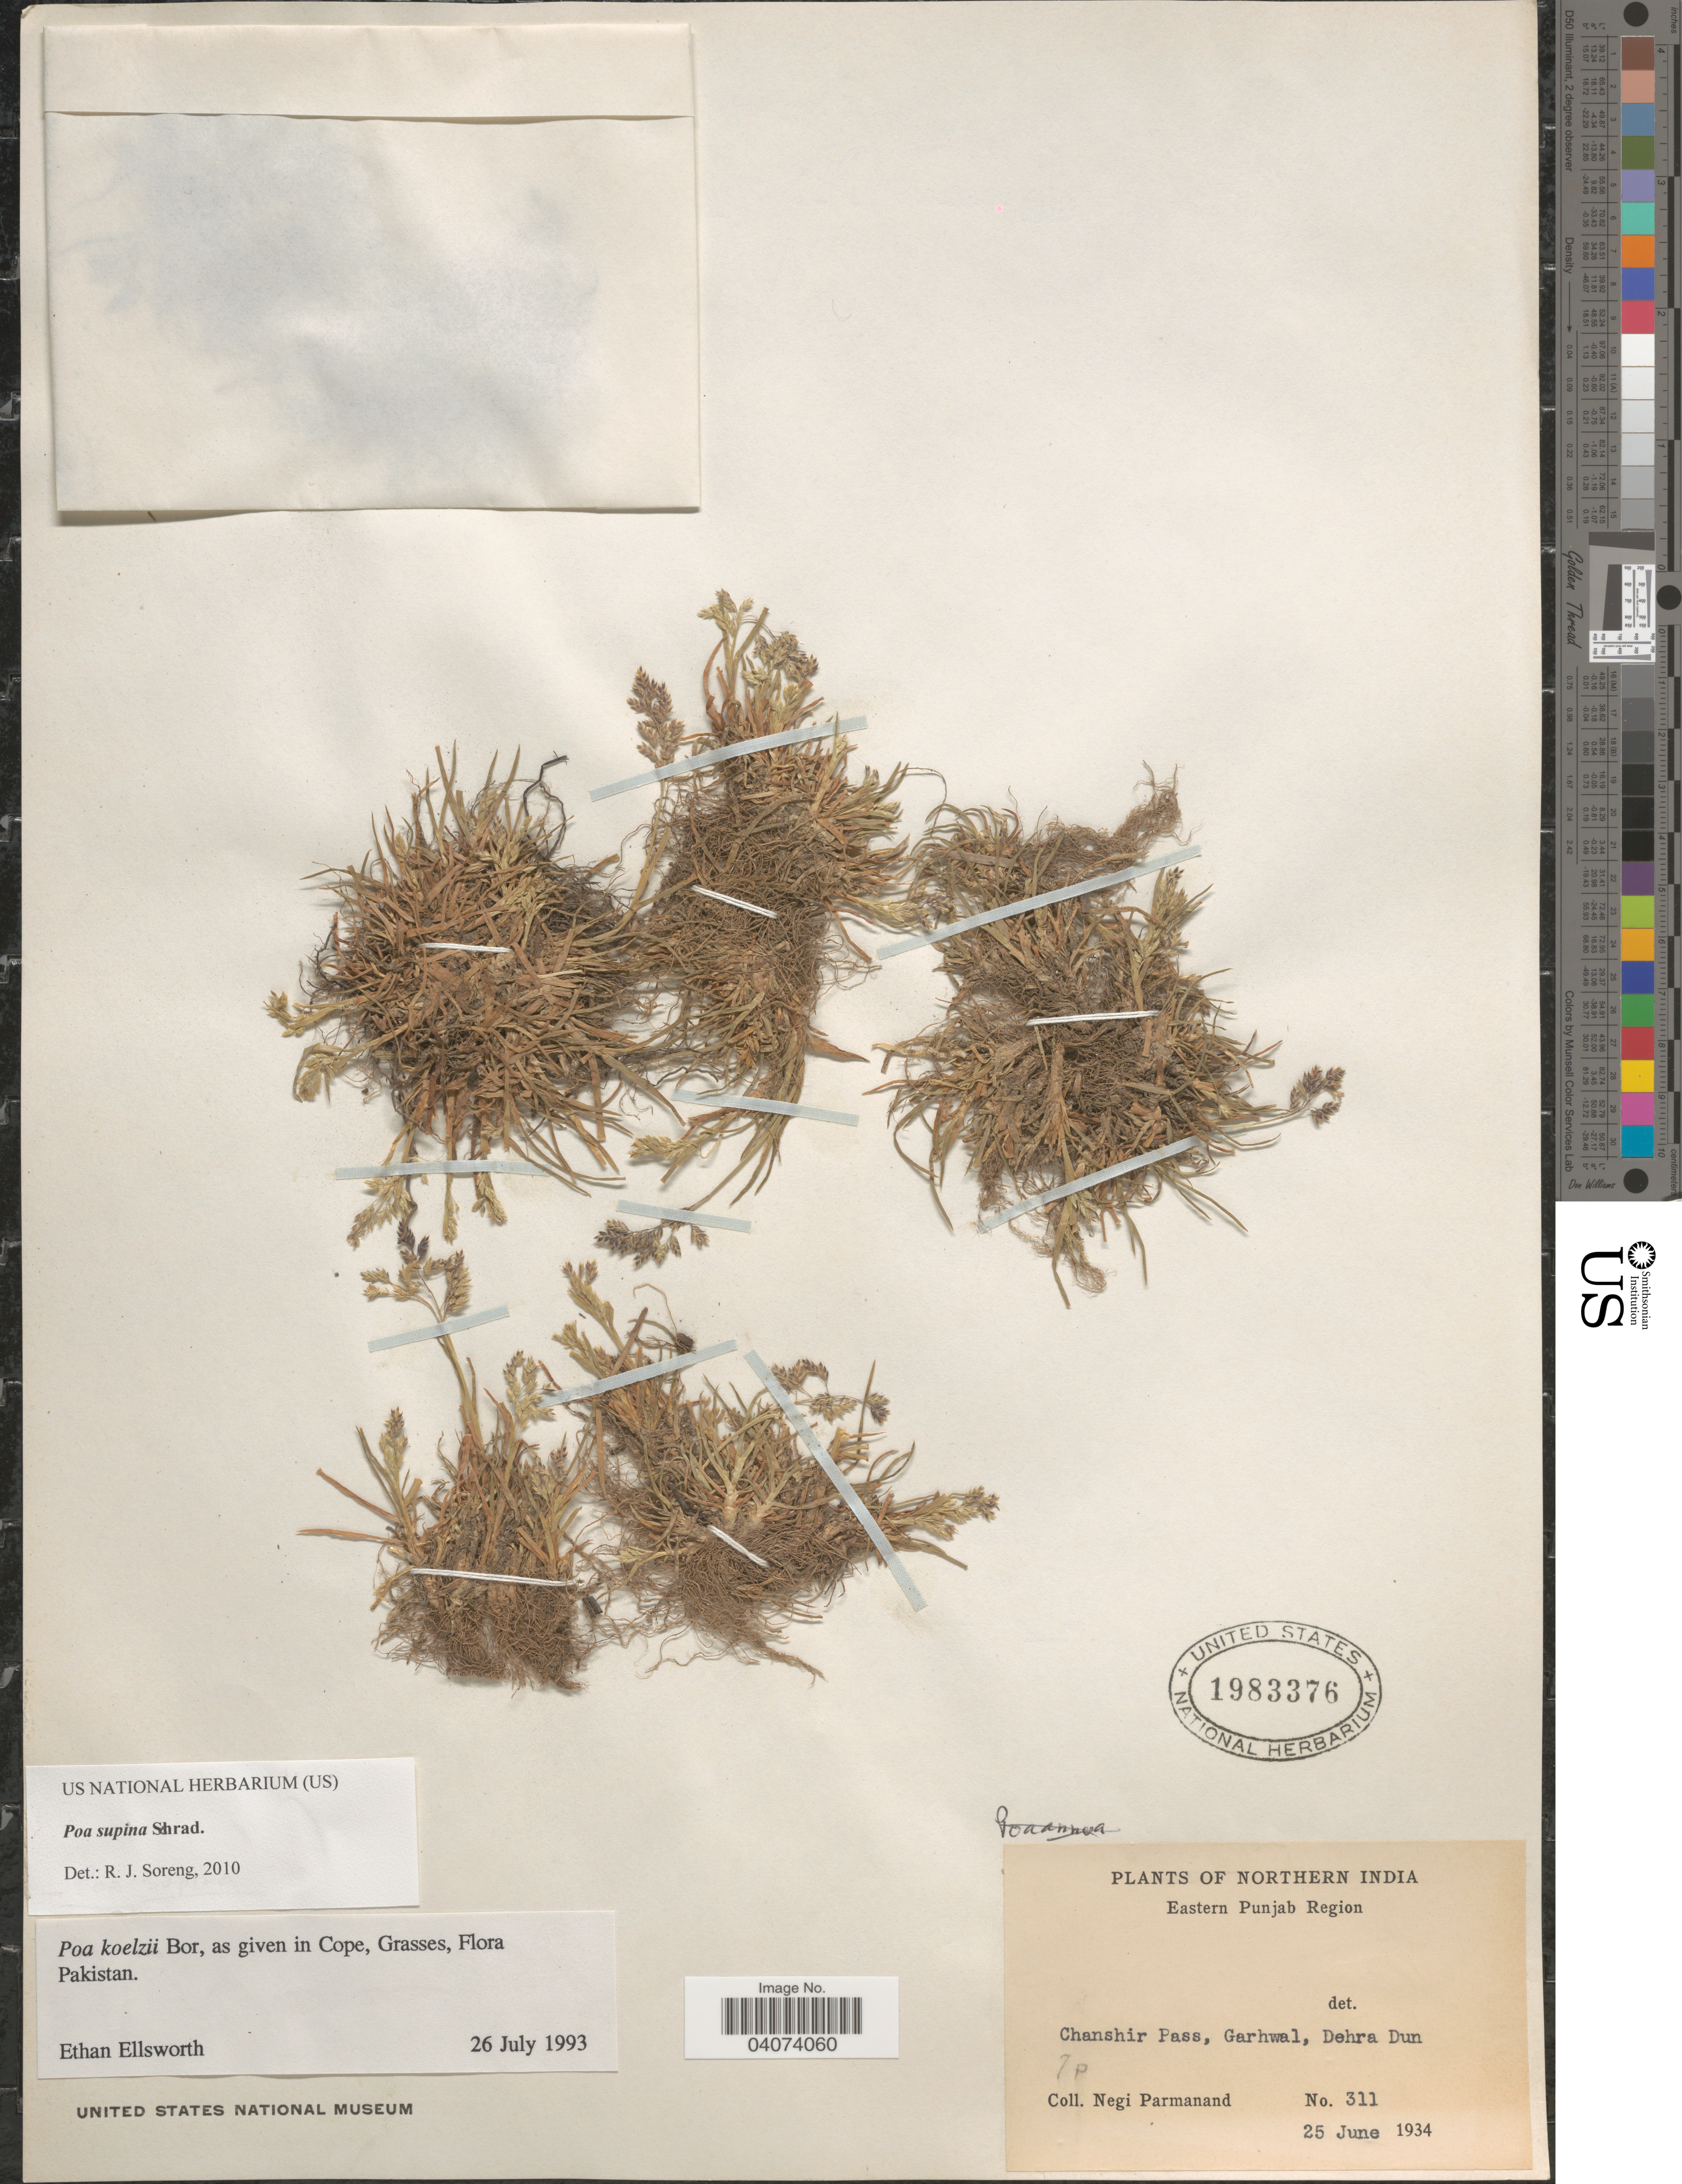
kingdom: Plantae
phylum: Tracheophyta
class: Liliopsida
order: Poales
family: Poaceae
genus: Poa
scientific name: Poa supina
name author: Schrad.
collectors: N. Parmanand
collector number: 311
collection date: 1934-06-25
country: India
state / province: Punjab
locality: Northern India. Eastern Punjab Region. Chanshir Pass, Garhwal, Dehra Dun.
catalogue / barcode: US 1983376